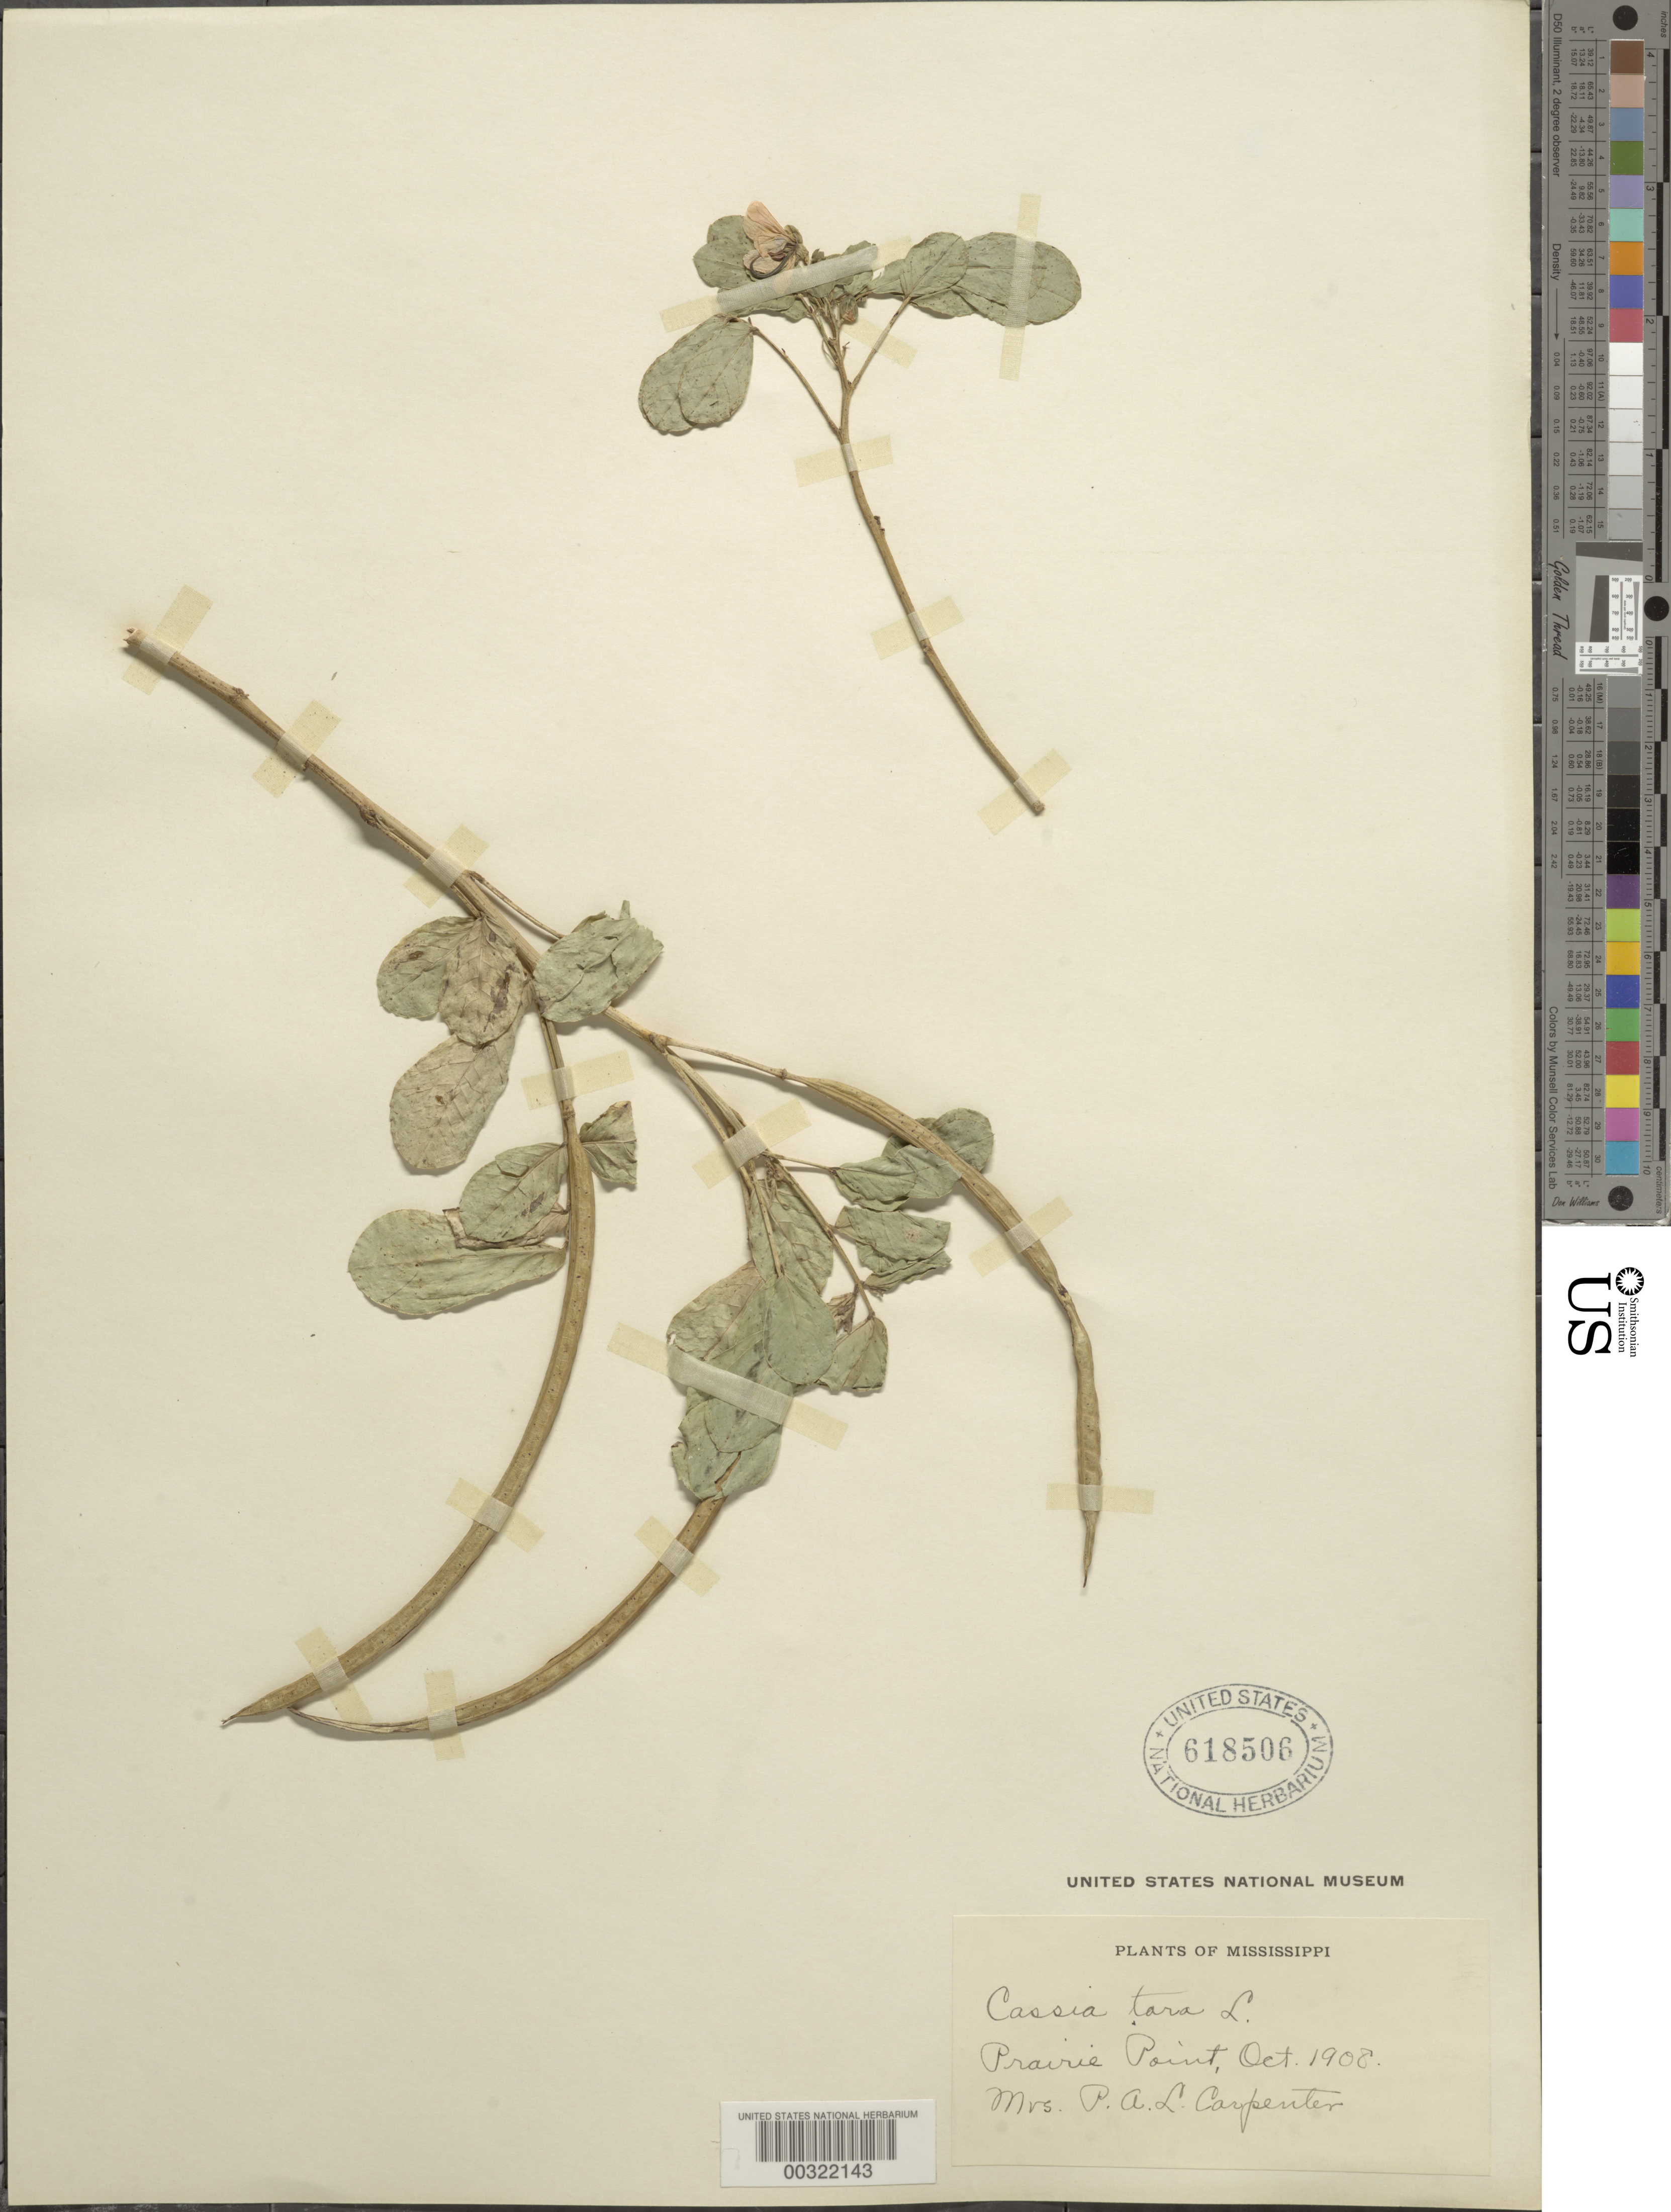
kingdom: Plantae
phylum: Tracheophyta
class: Magnoliopsida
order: Fabales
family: Fabaceae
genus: Senna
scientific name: Senna obtusifolia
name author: (L.) H.S. Irwin & Barneby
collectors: P. Carpenter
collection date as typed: Oct 1908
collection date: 1908-10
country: United States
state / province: Mississippi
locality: Prairie point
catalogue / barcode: US 618506